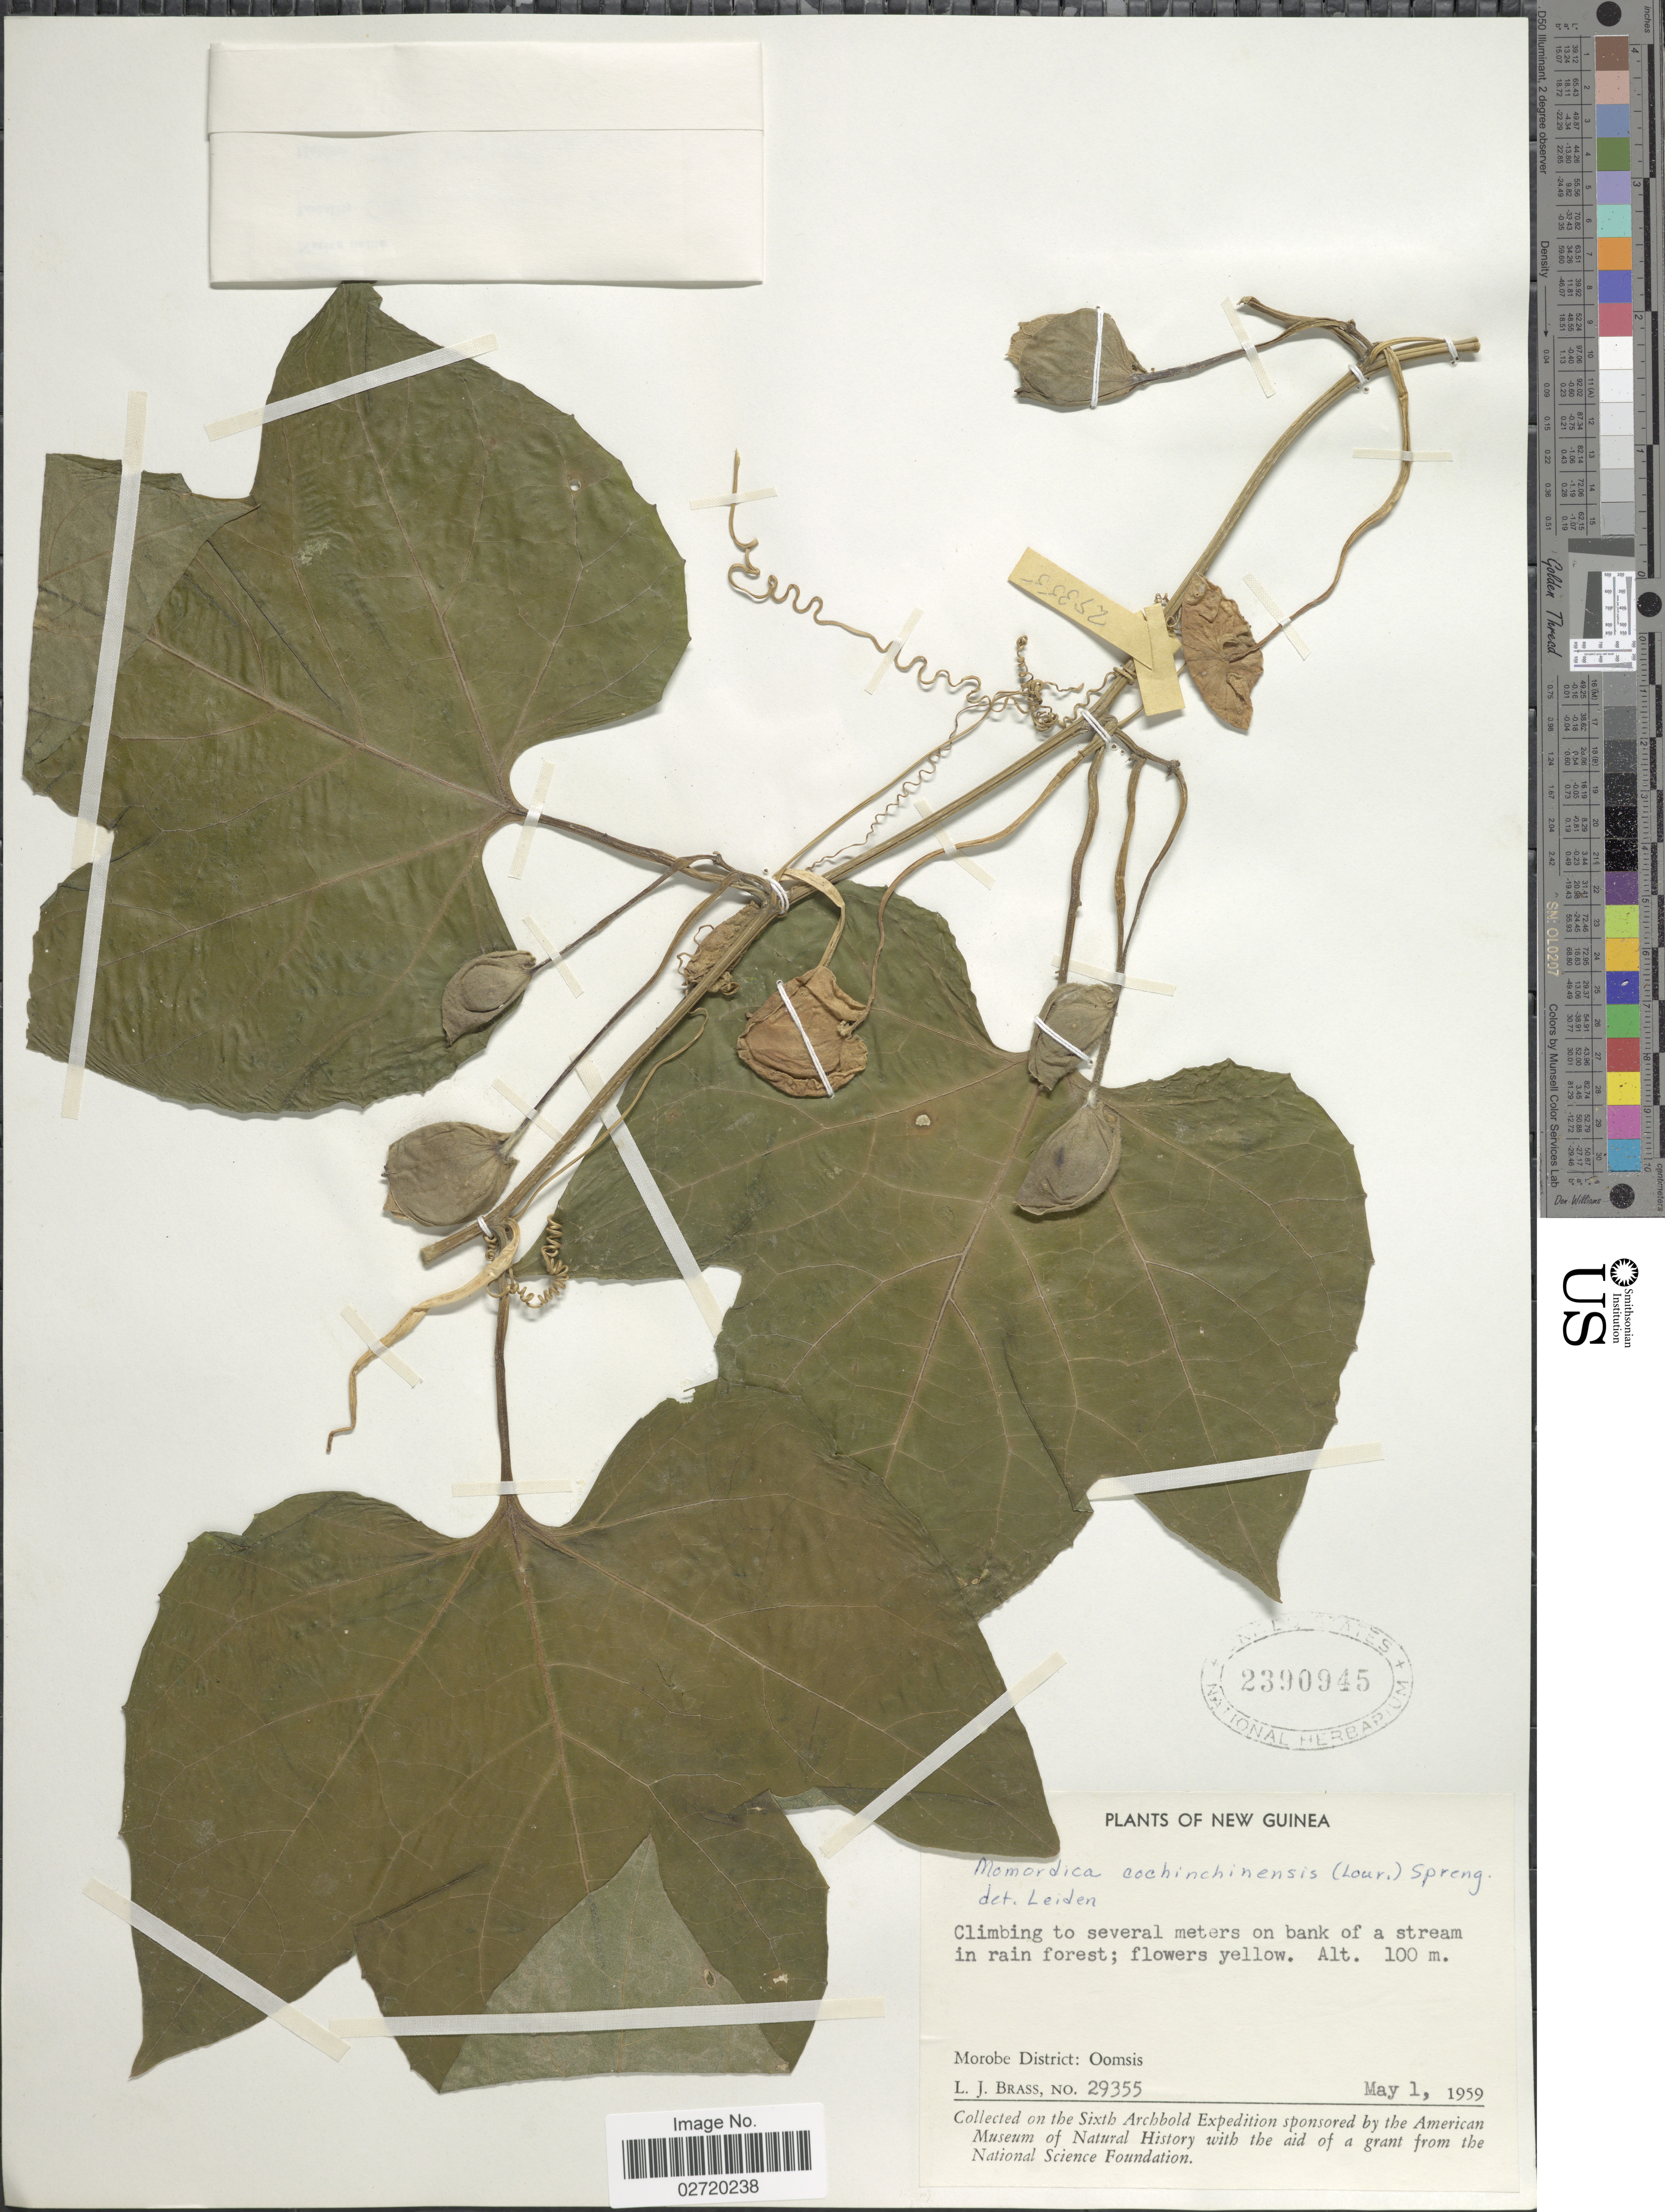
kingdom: Plantae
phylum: Tracheophyta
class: Magnoliopsida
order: Cucurbitales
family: Cucurbitaceae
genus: Momordica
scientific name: Momordica cochinchinensis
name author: (Lour.) Spreng.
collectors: L. J. Brass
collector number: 29355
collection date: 1959-05-01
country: Papua New Guinea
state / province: Morobe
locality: To several meters on bank of a stream, Morobe District: Oomsis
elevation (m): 100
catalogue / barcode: US 2390945